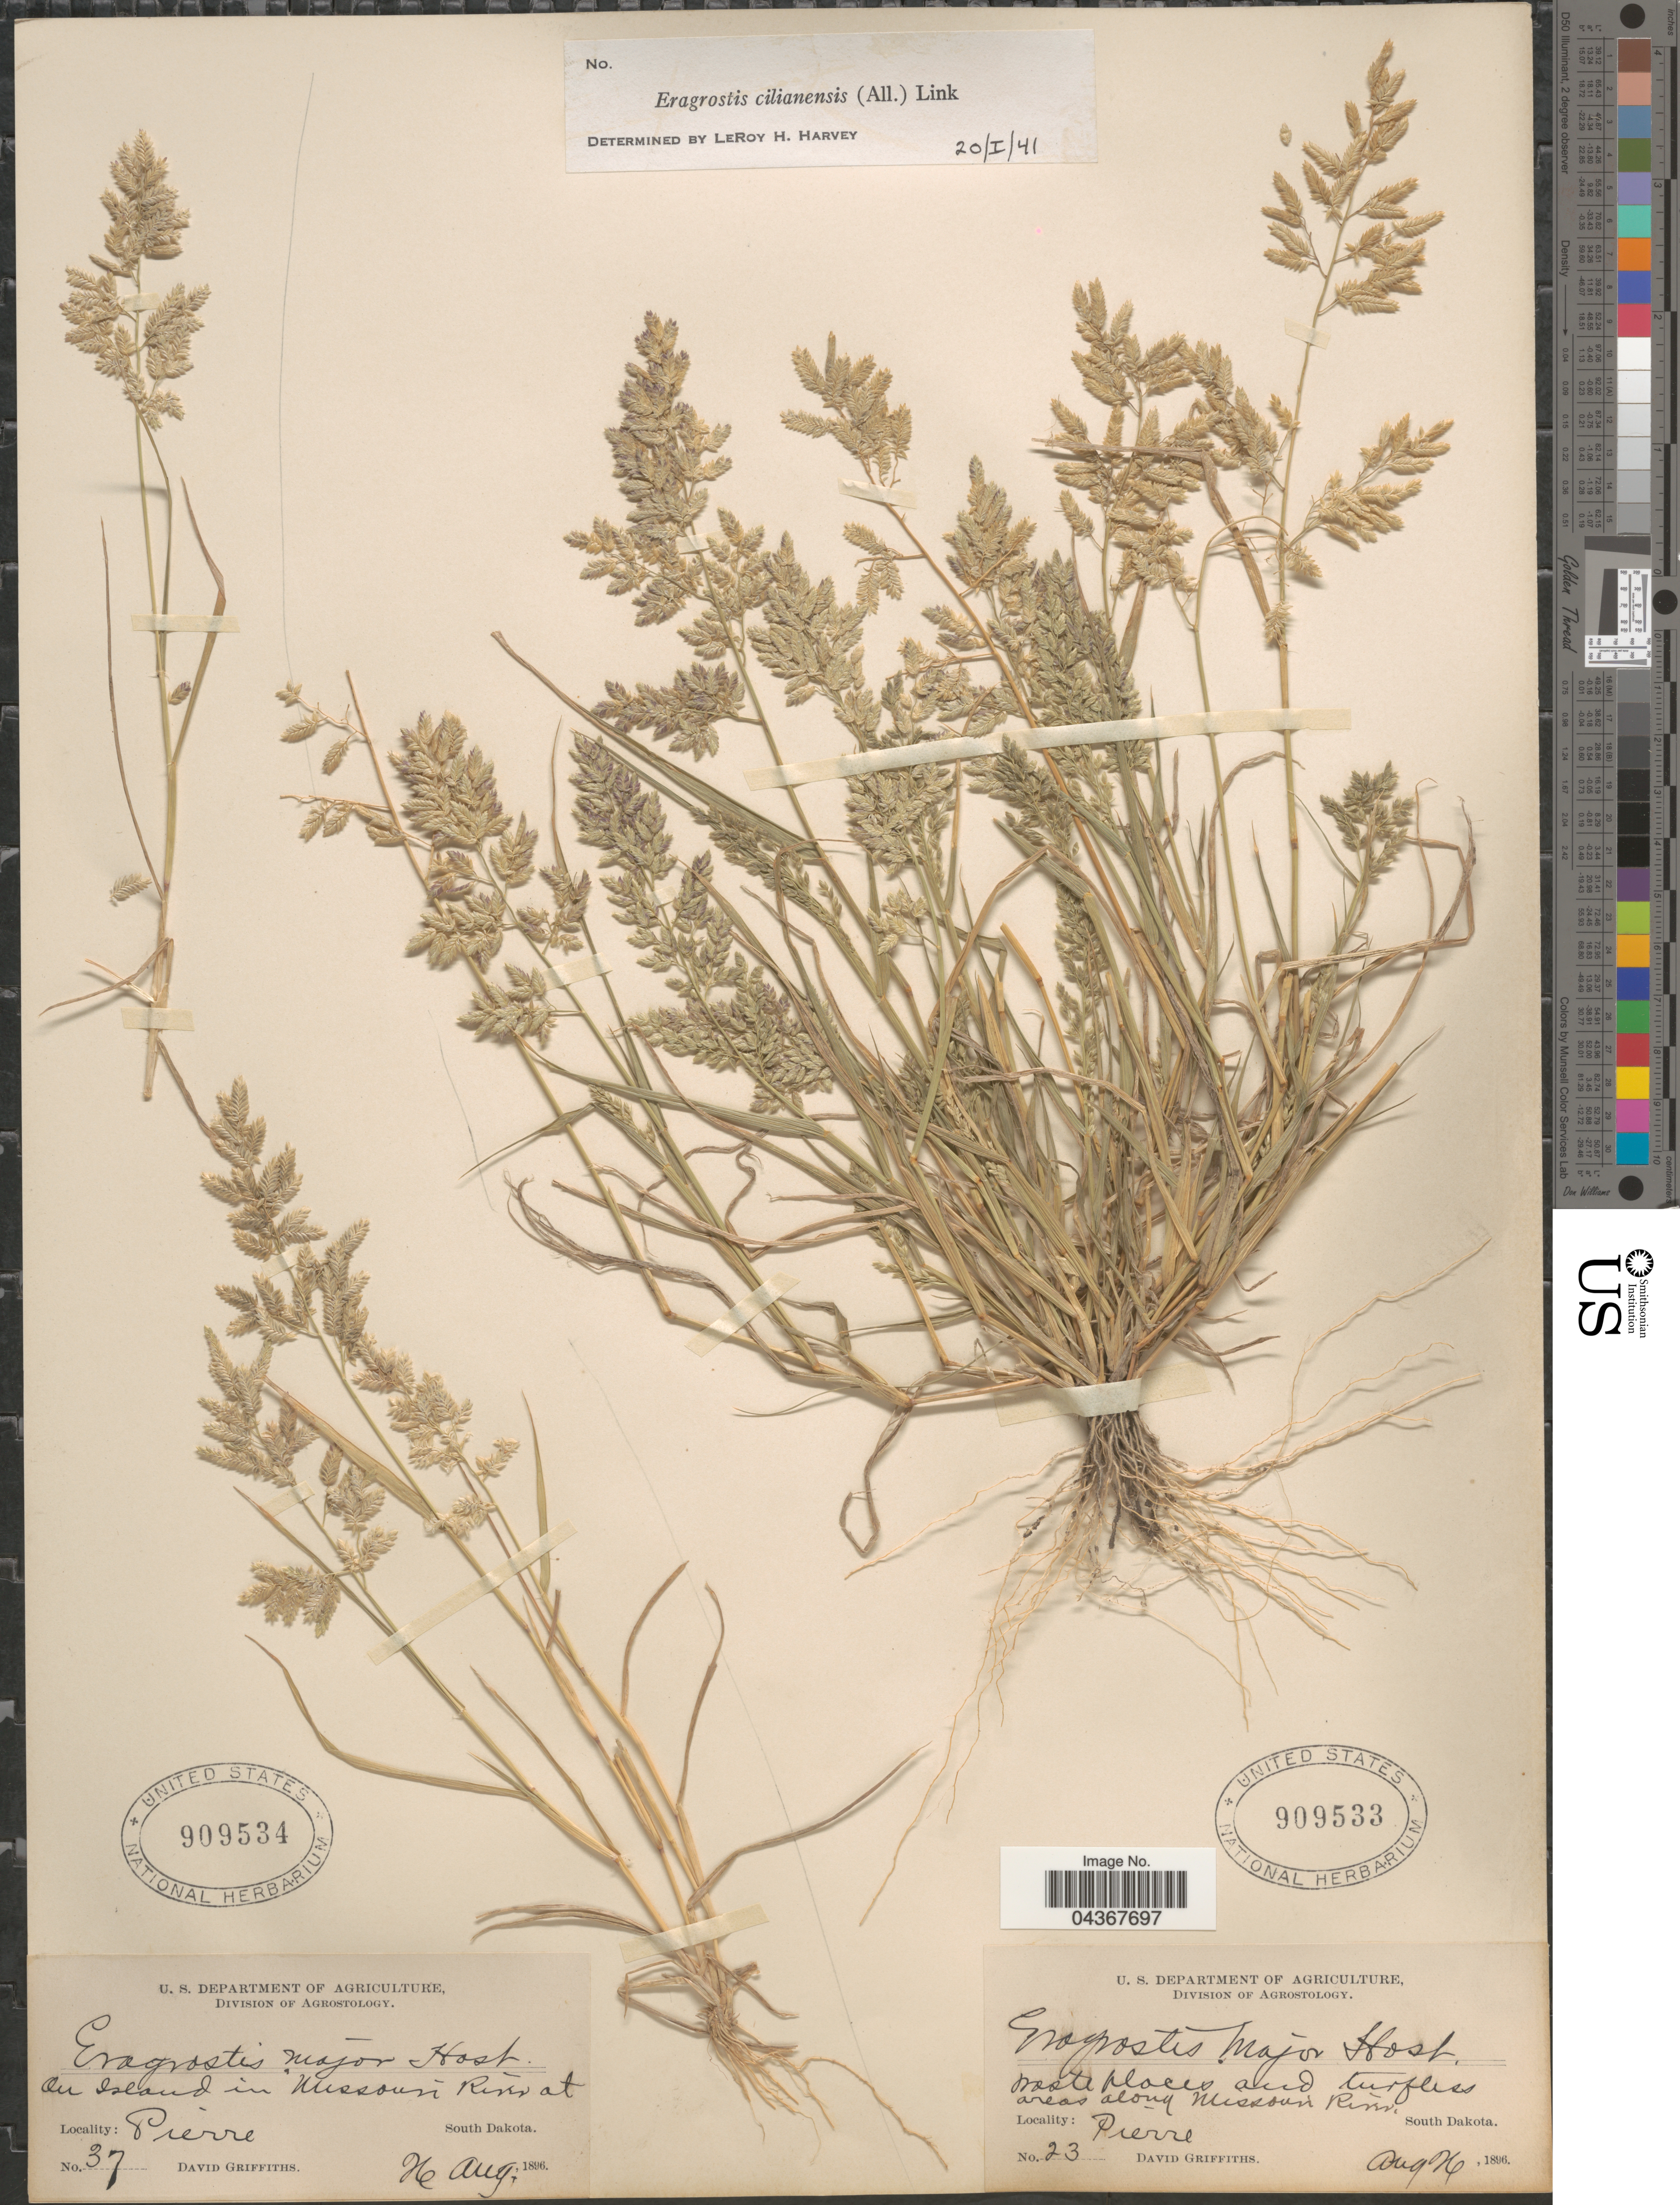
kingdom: Plantae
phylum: Tracheophyta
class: Liliopsida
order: Poales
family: Poaceae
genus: Eragrostis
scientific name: Eragrostis cilianensis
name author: (Bellardi) Vignolo ex Janch.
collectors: D. Griffiths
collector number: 23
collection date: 1896-08-26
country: United States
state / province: South Dakota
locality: Areas along Missouri River. Pierre.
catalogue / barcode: US 909533